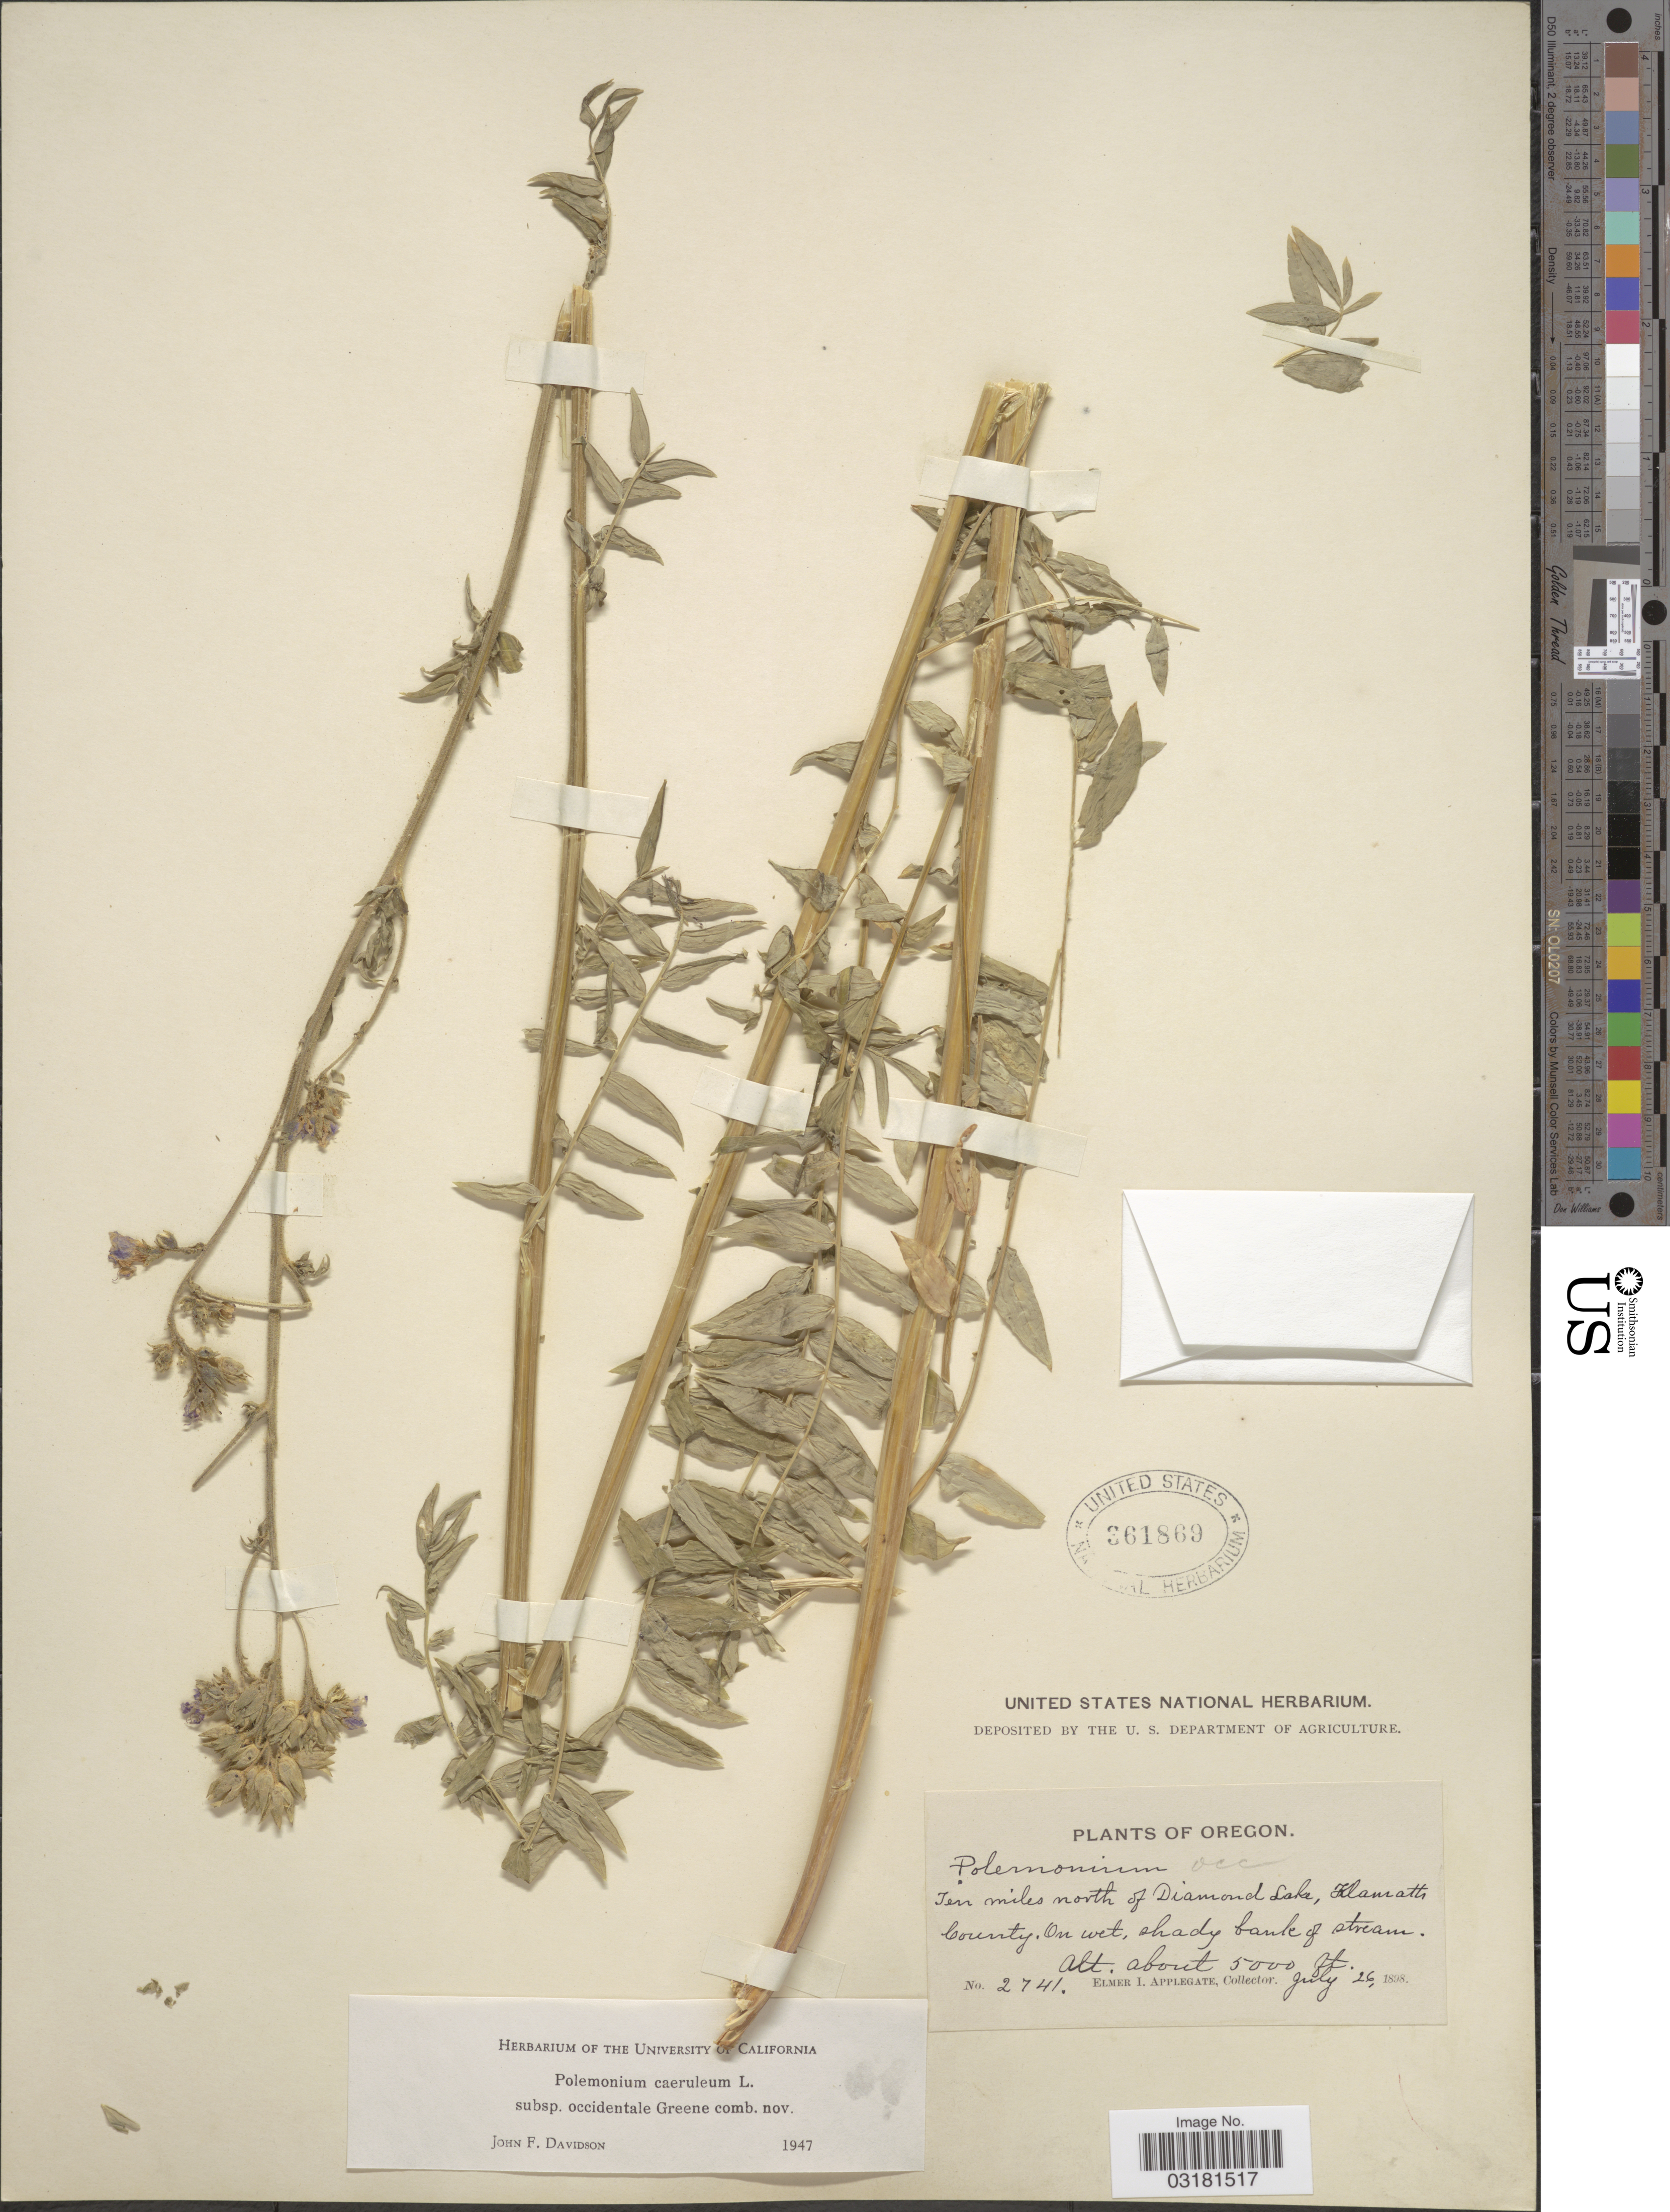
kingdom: Plantae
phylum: Tracheophyta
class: Magnoliopsida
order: Ericales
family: Polemoniaceae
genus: Polemonium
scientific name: Polemonium occidentale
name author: Greene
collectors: E. I. Applegate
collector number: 2741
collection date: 1898-07-26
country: United States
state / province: Oregon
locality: Ten miles north of Diamond Lake, Klamath County.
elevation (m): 1524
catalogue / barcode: US 361869